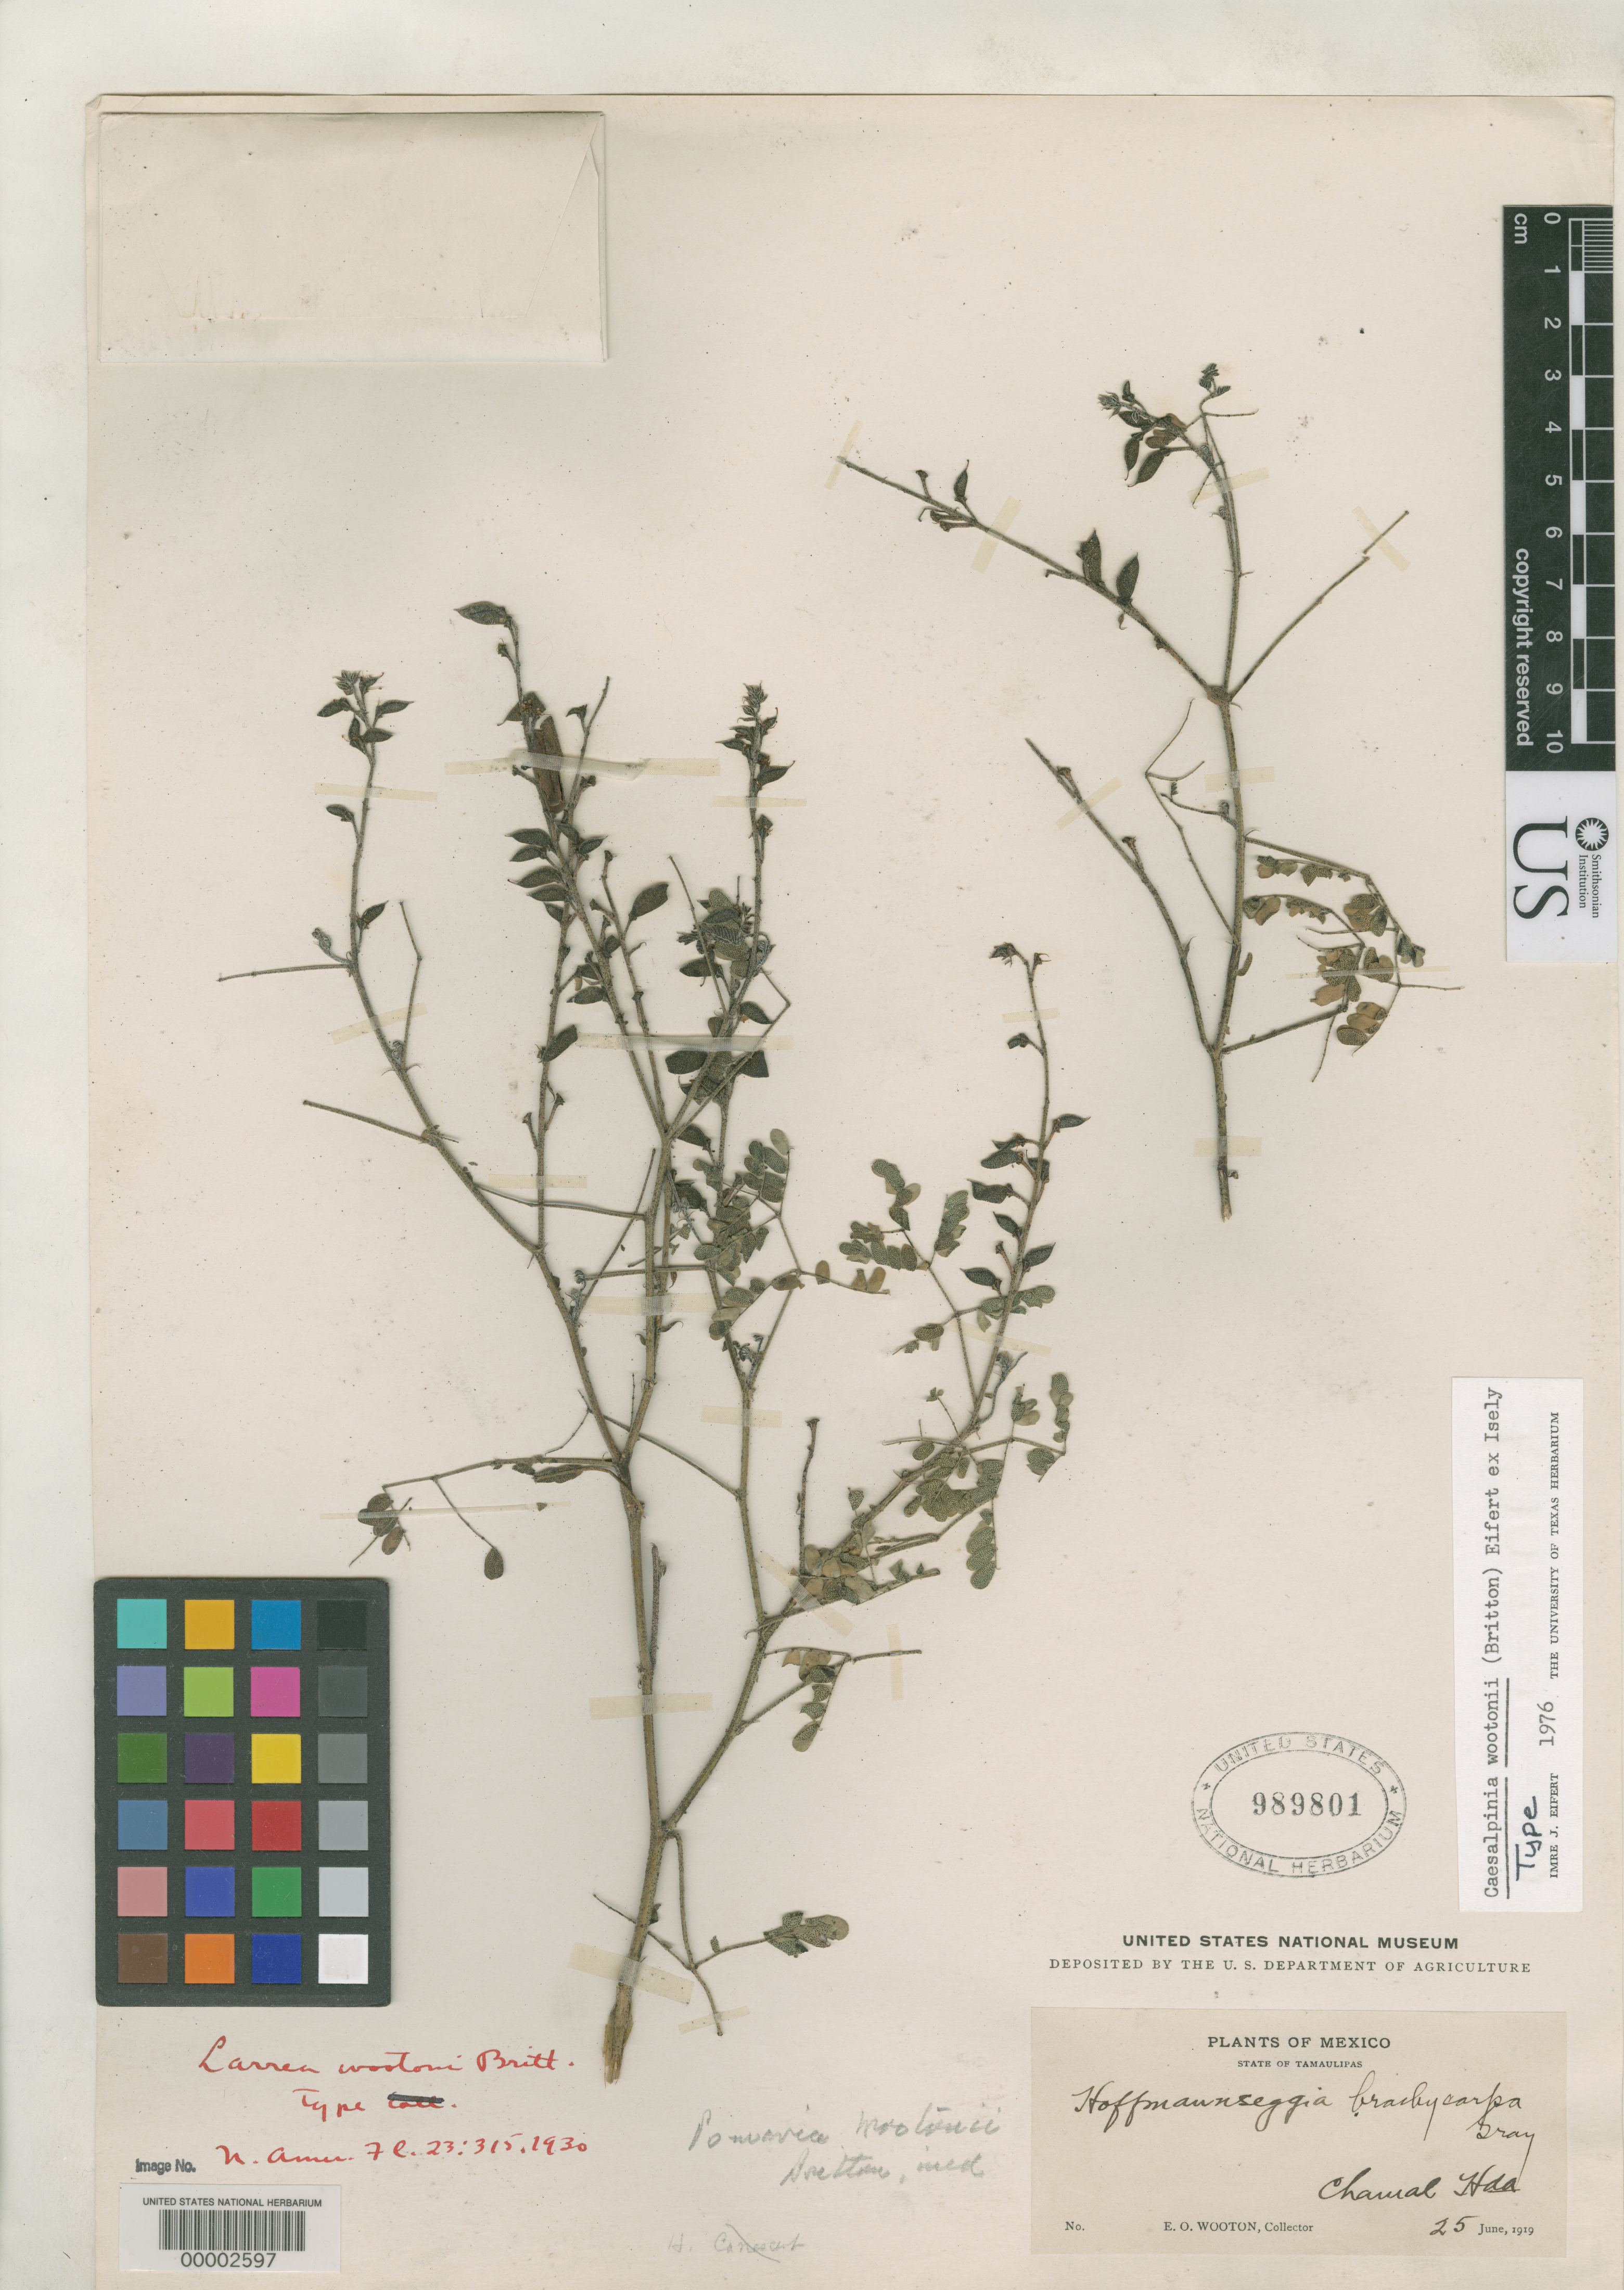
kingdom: Plantae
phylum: Tracheophyta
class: Magnoliopsida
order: Fabales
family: Fabaceae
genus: Larrea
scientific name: Larrea wootonii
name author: Britton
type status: Isotype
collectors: E. O. Wooton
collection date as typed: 25 Jun 1919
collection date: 1919-06-25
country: Mexico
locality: E of Monserrat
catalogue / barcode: US 989801